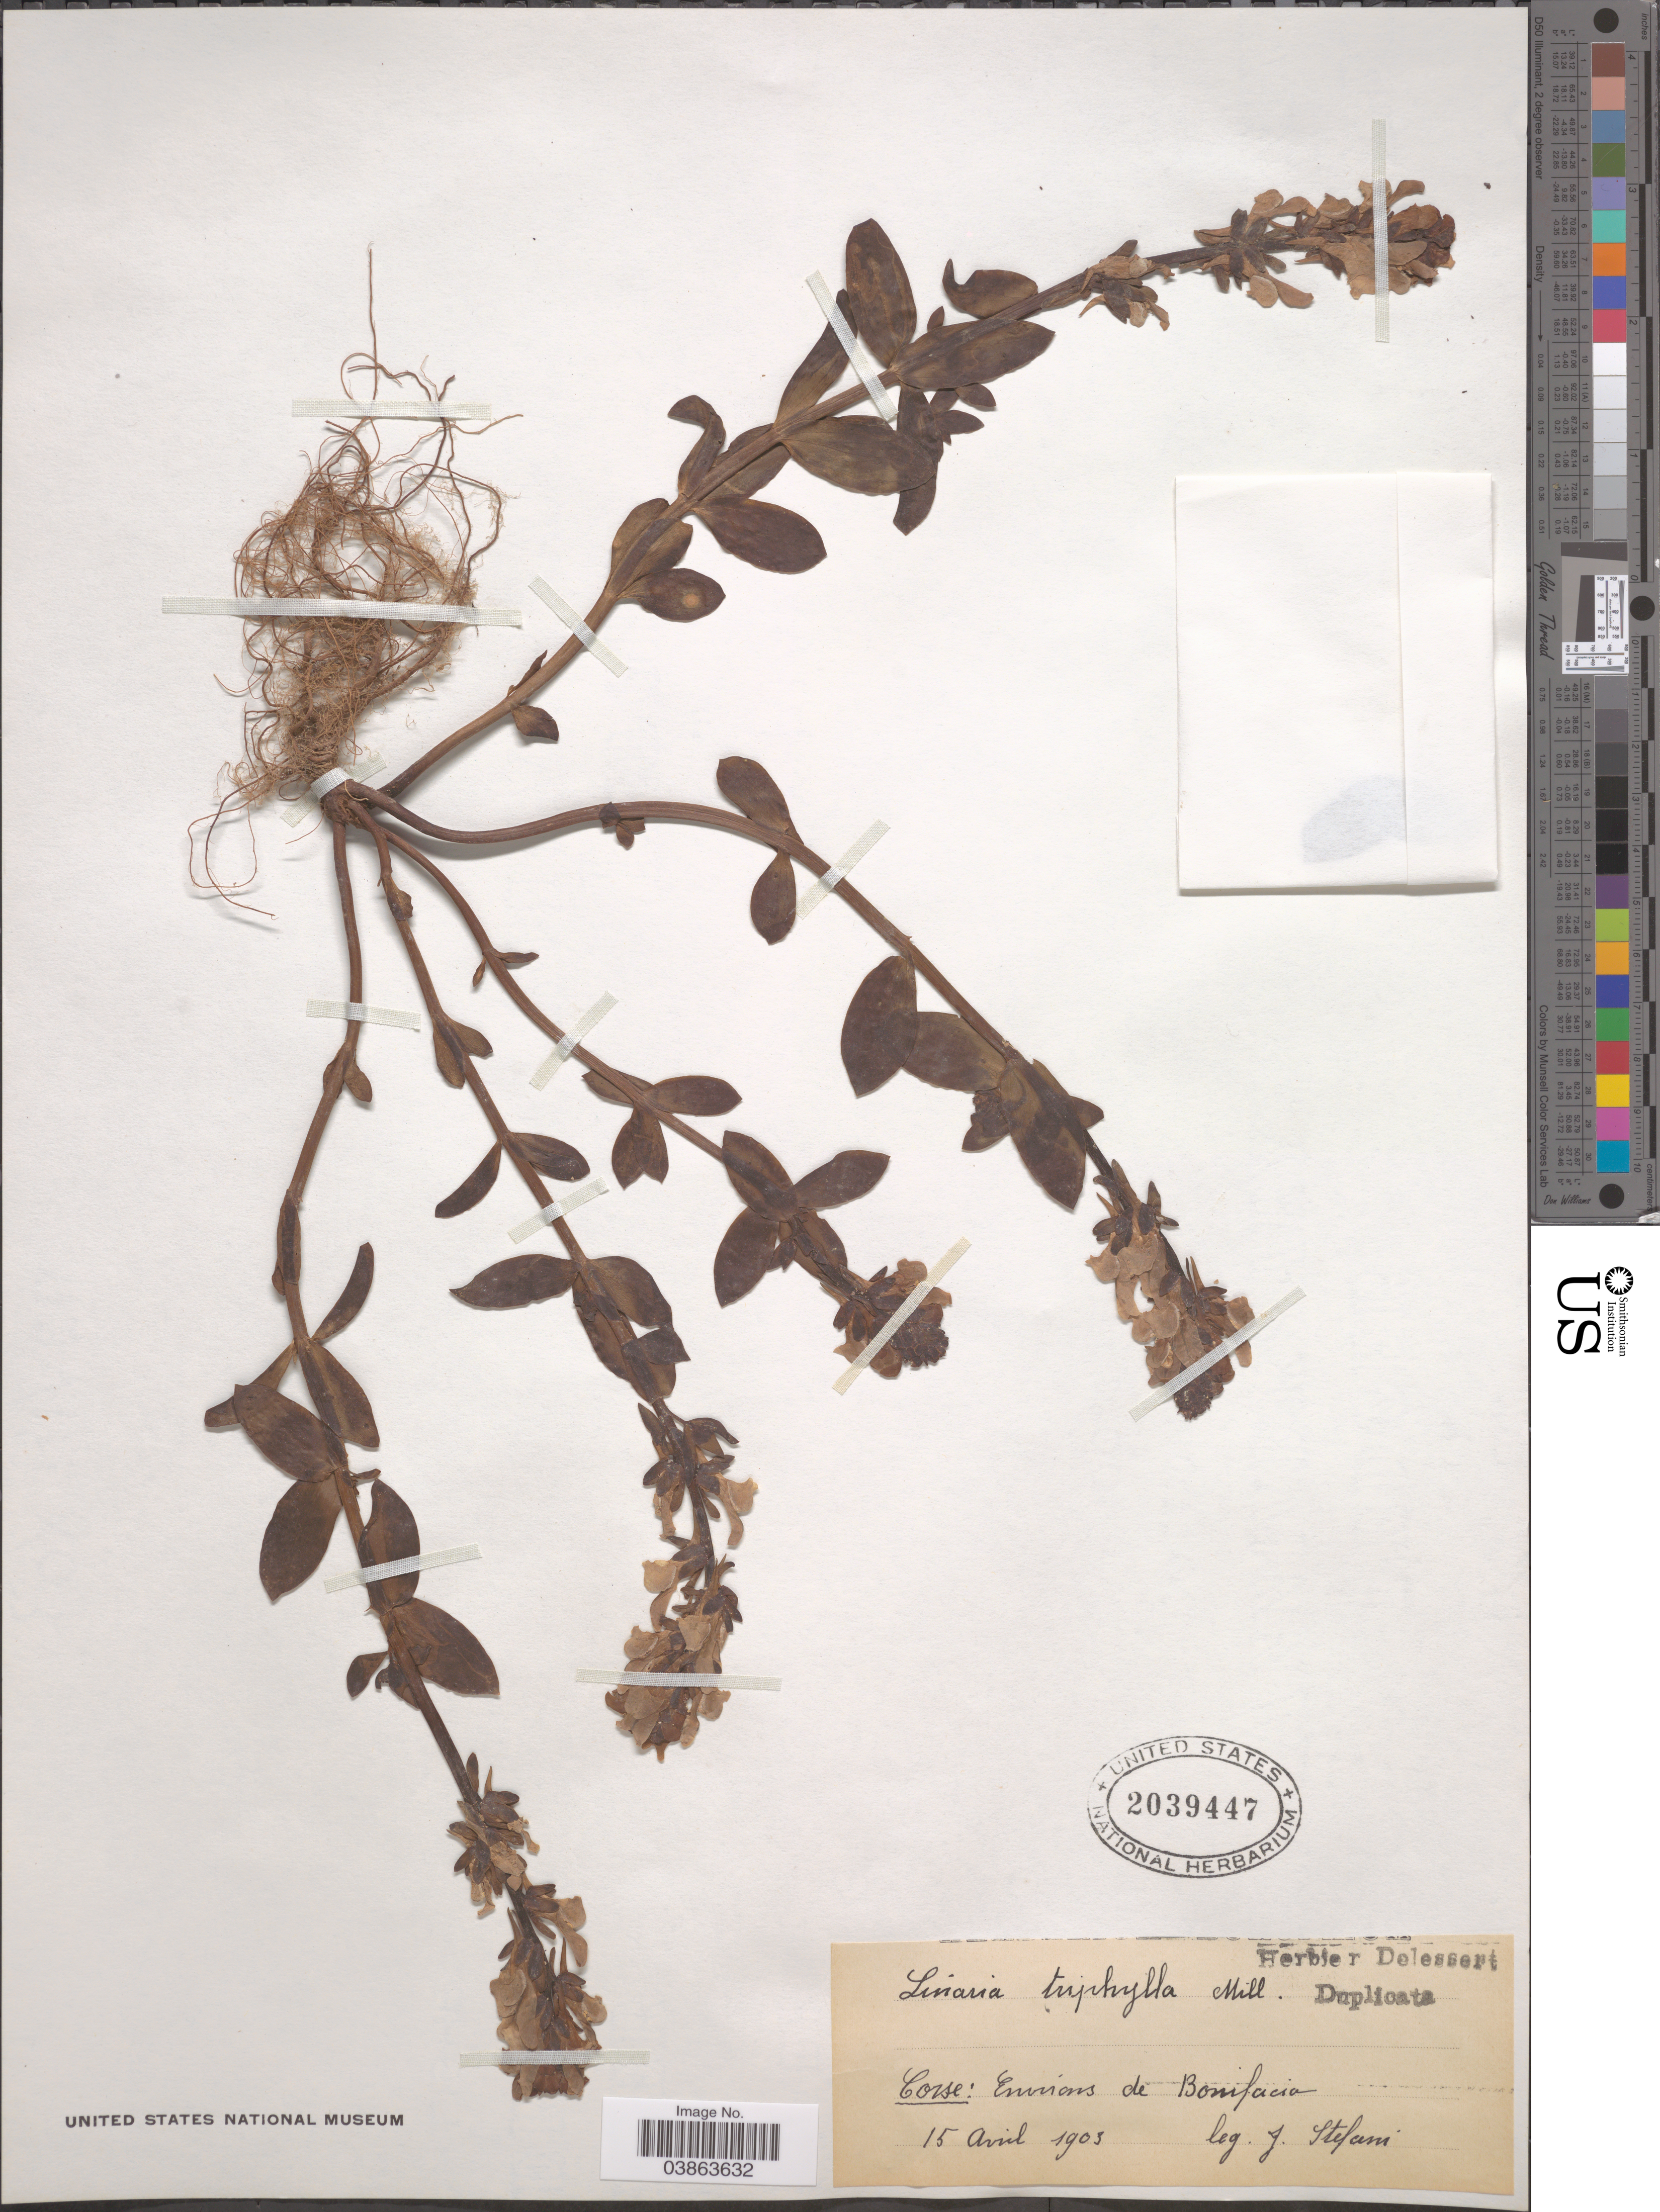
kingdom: Plantae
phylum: Tracheophyta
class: Magnoliopsida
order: Lamiales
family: Plantaginaceae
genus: Linaria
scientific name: Linaria triphylla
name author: (L.) Mill.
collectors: J. Stefani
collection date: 1903-04-15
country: France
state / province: Corsica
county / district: Corse-du-Sud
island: Corse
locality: Corse: Environs de Bonifacio.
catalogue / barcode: US 2039447